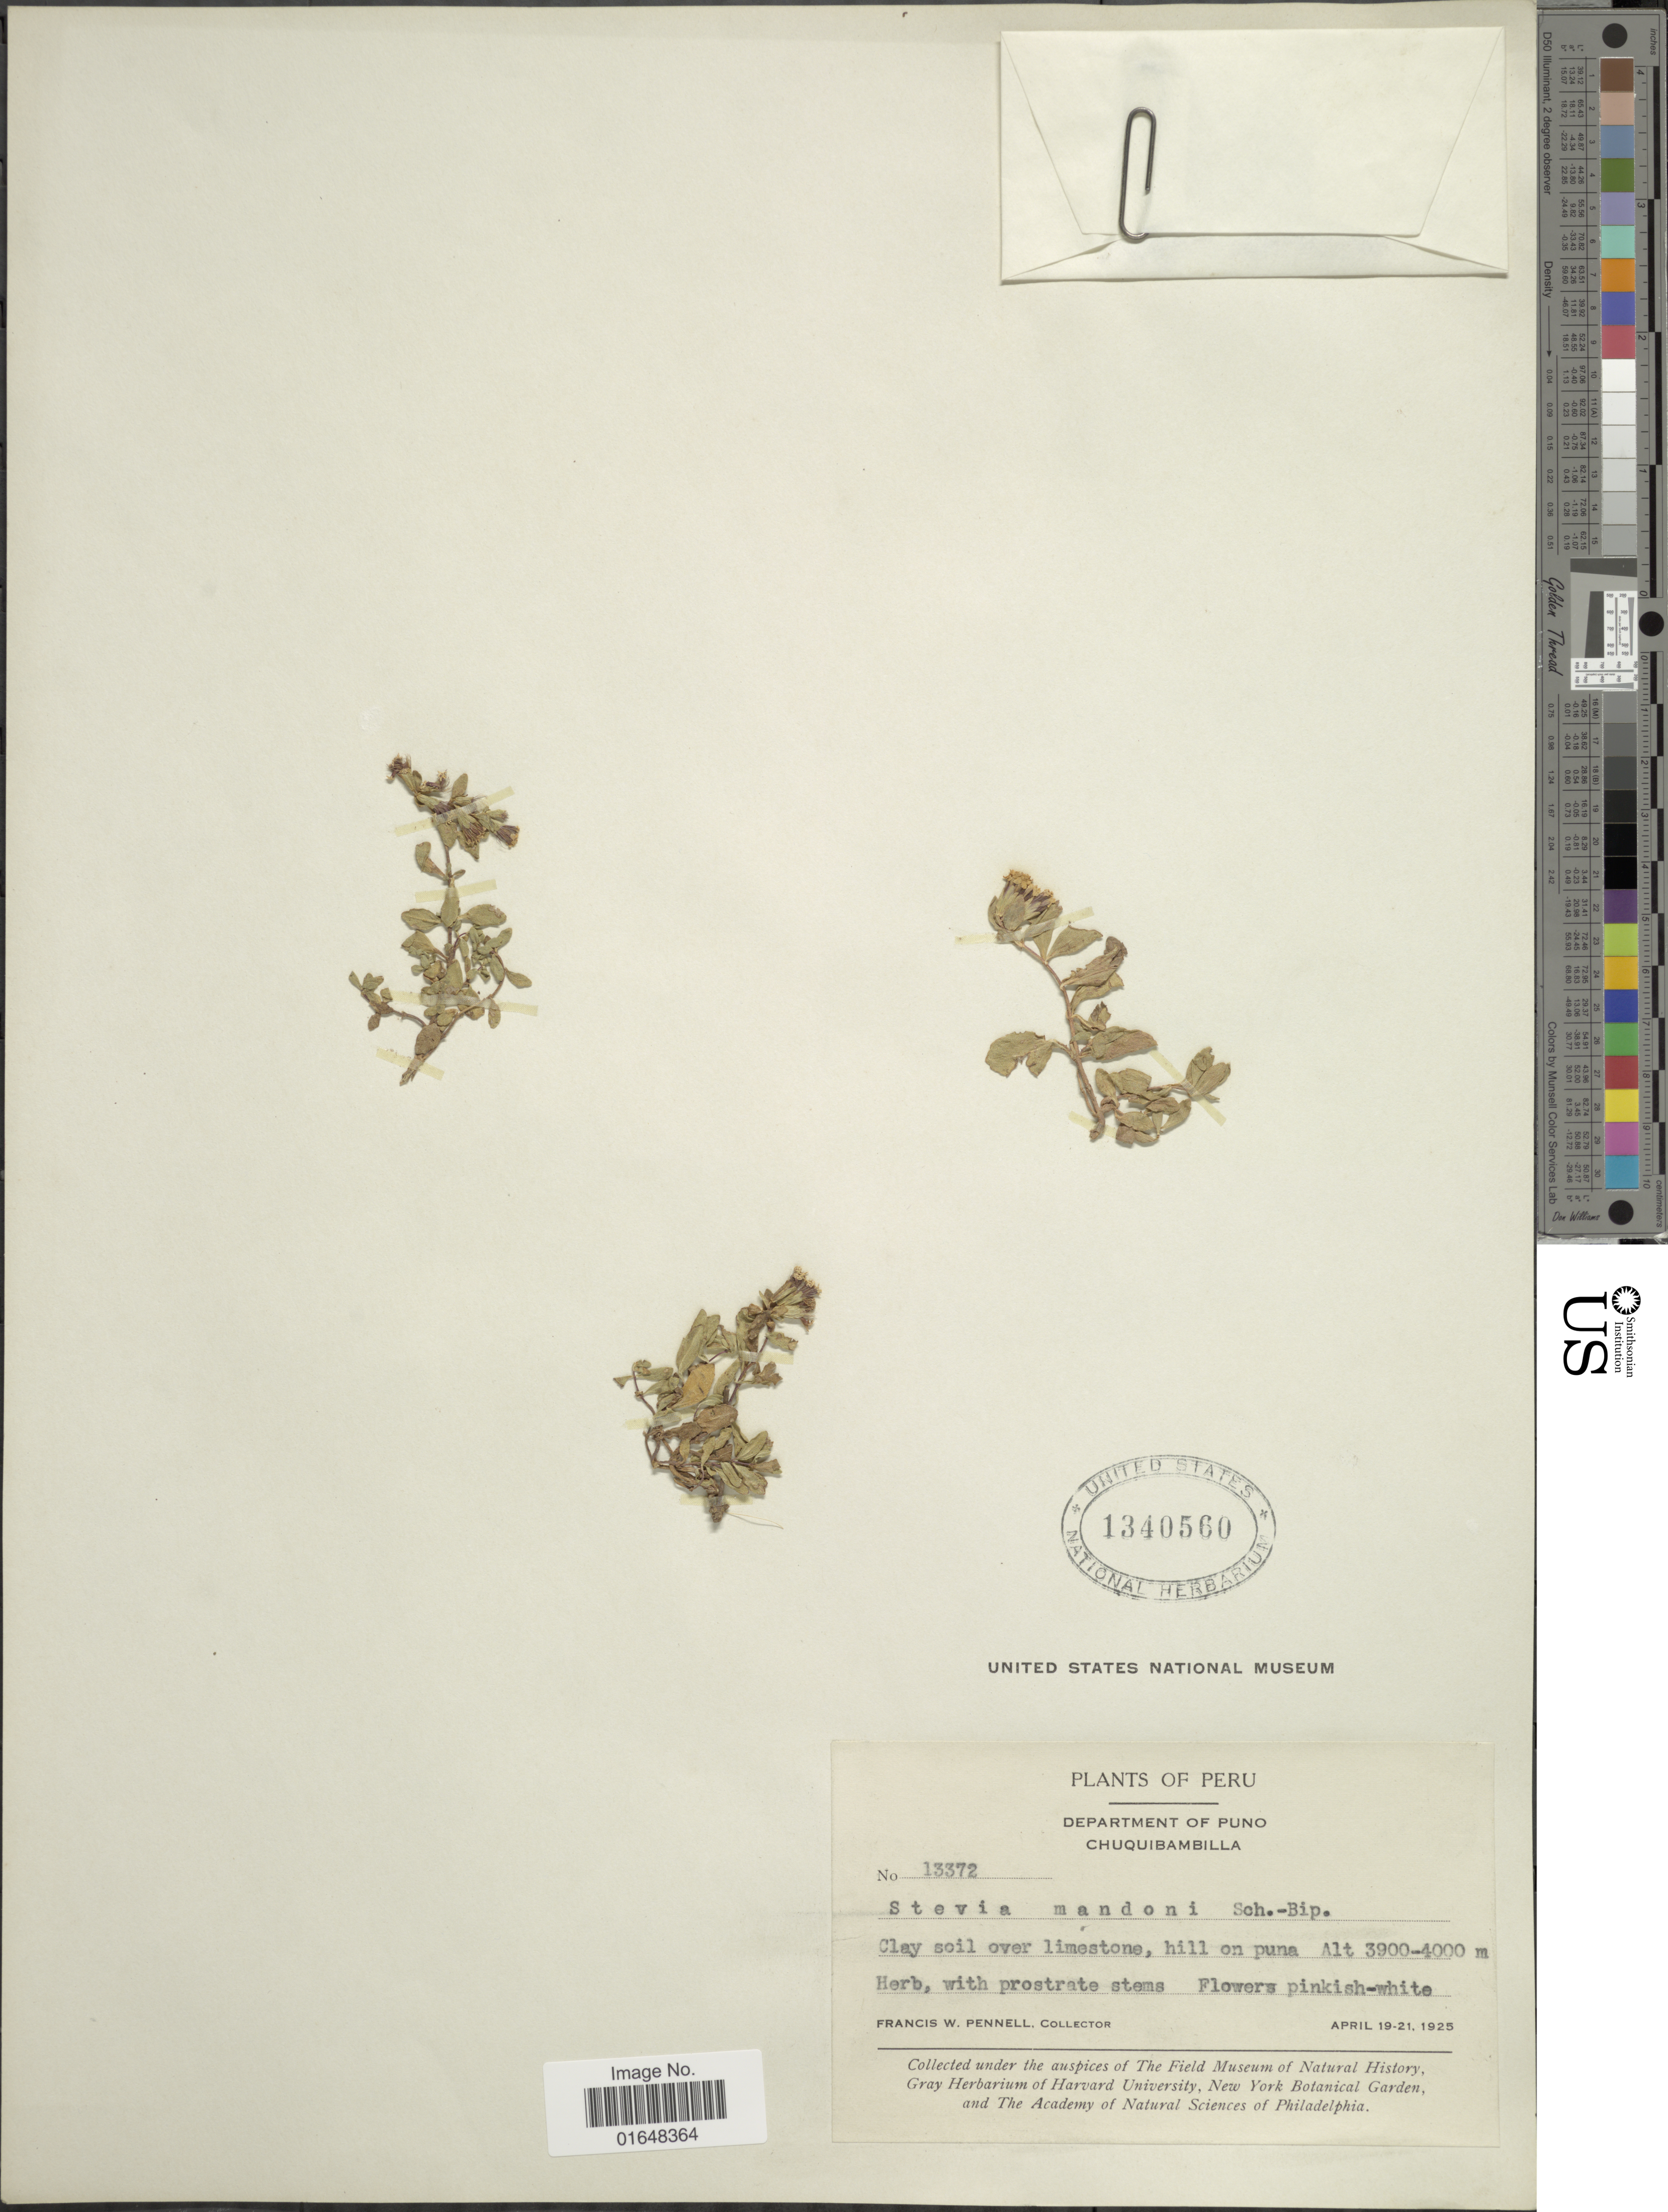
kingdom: Plantae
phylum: Tracheophyta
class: Magnoliopsida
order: Asterales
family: Asteraceae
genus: Stevia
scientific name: Stevia mandonii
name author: Sch. Bip.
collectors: F. W. Pennell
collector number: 13372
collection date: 1925-04-19/1925-04-21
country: Peru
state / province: Puno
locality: Department of Puno. Chuquibambilla. Clay soil over limestone, hill on puna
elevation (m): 3900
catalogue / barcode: US 1340560